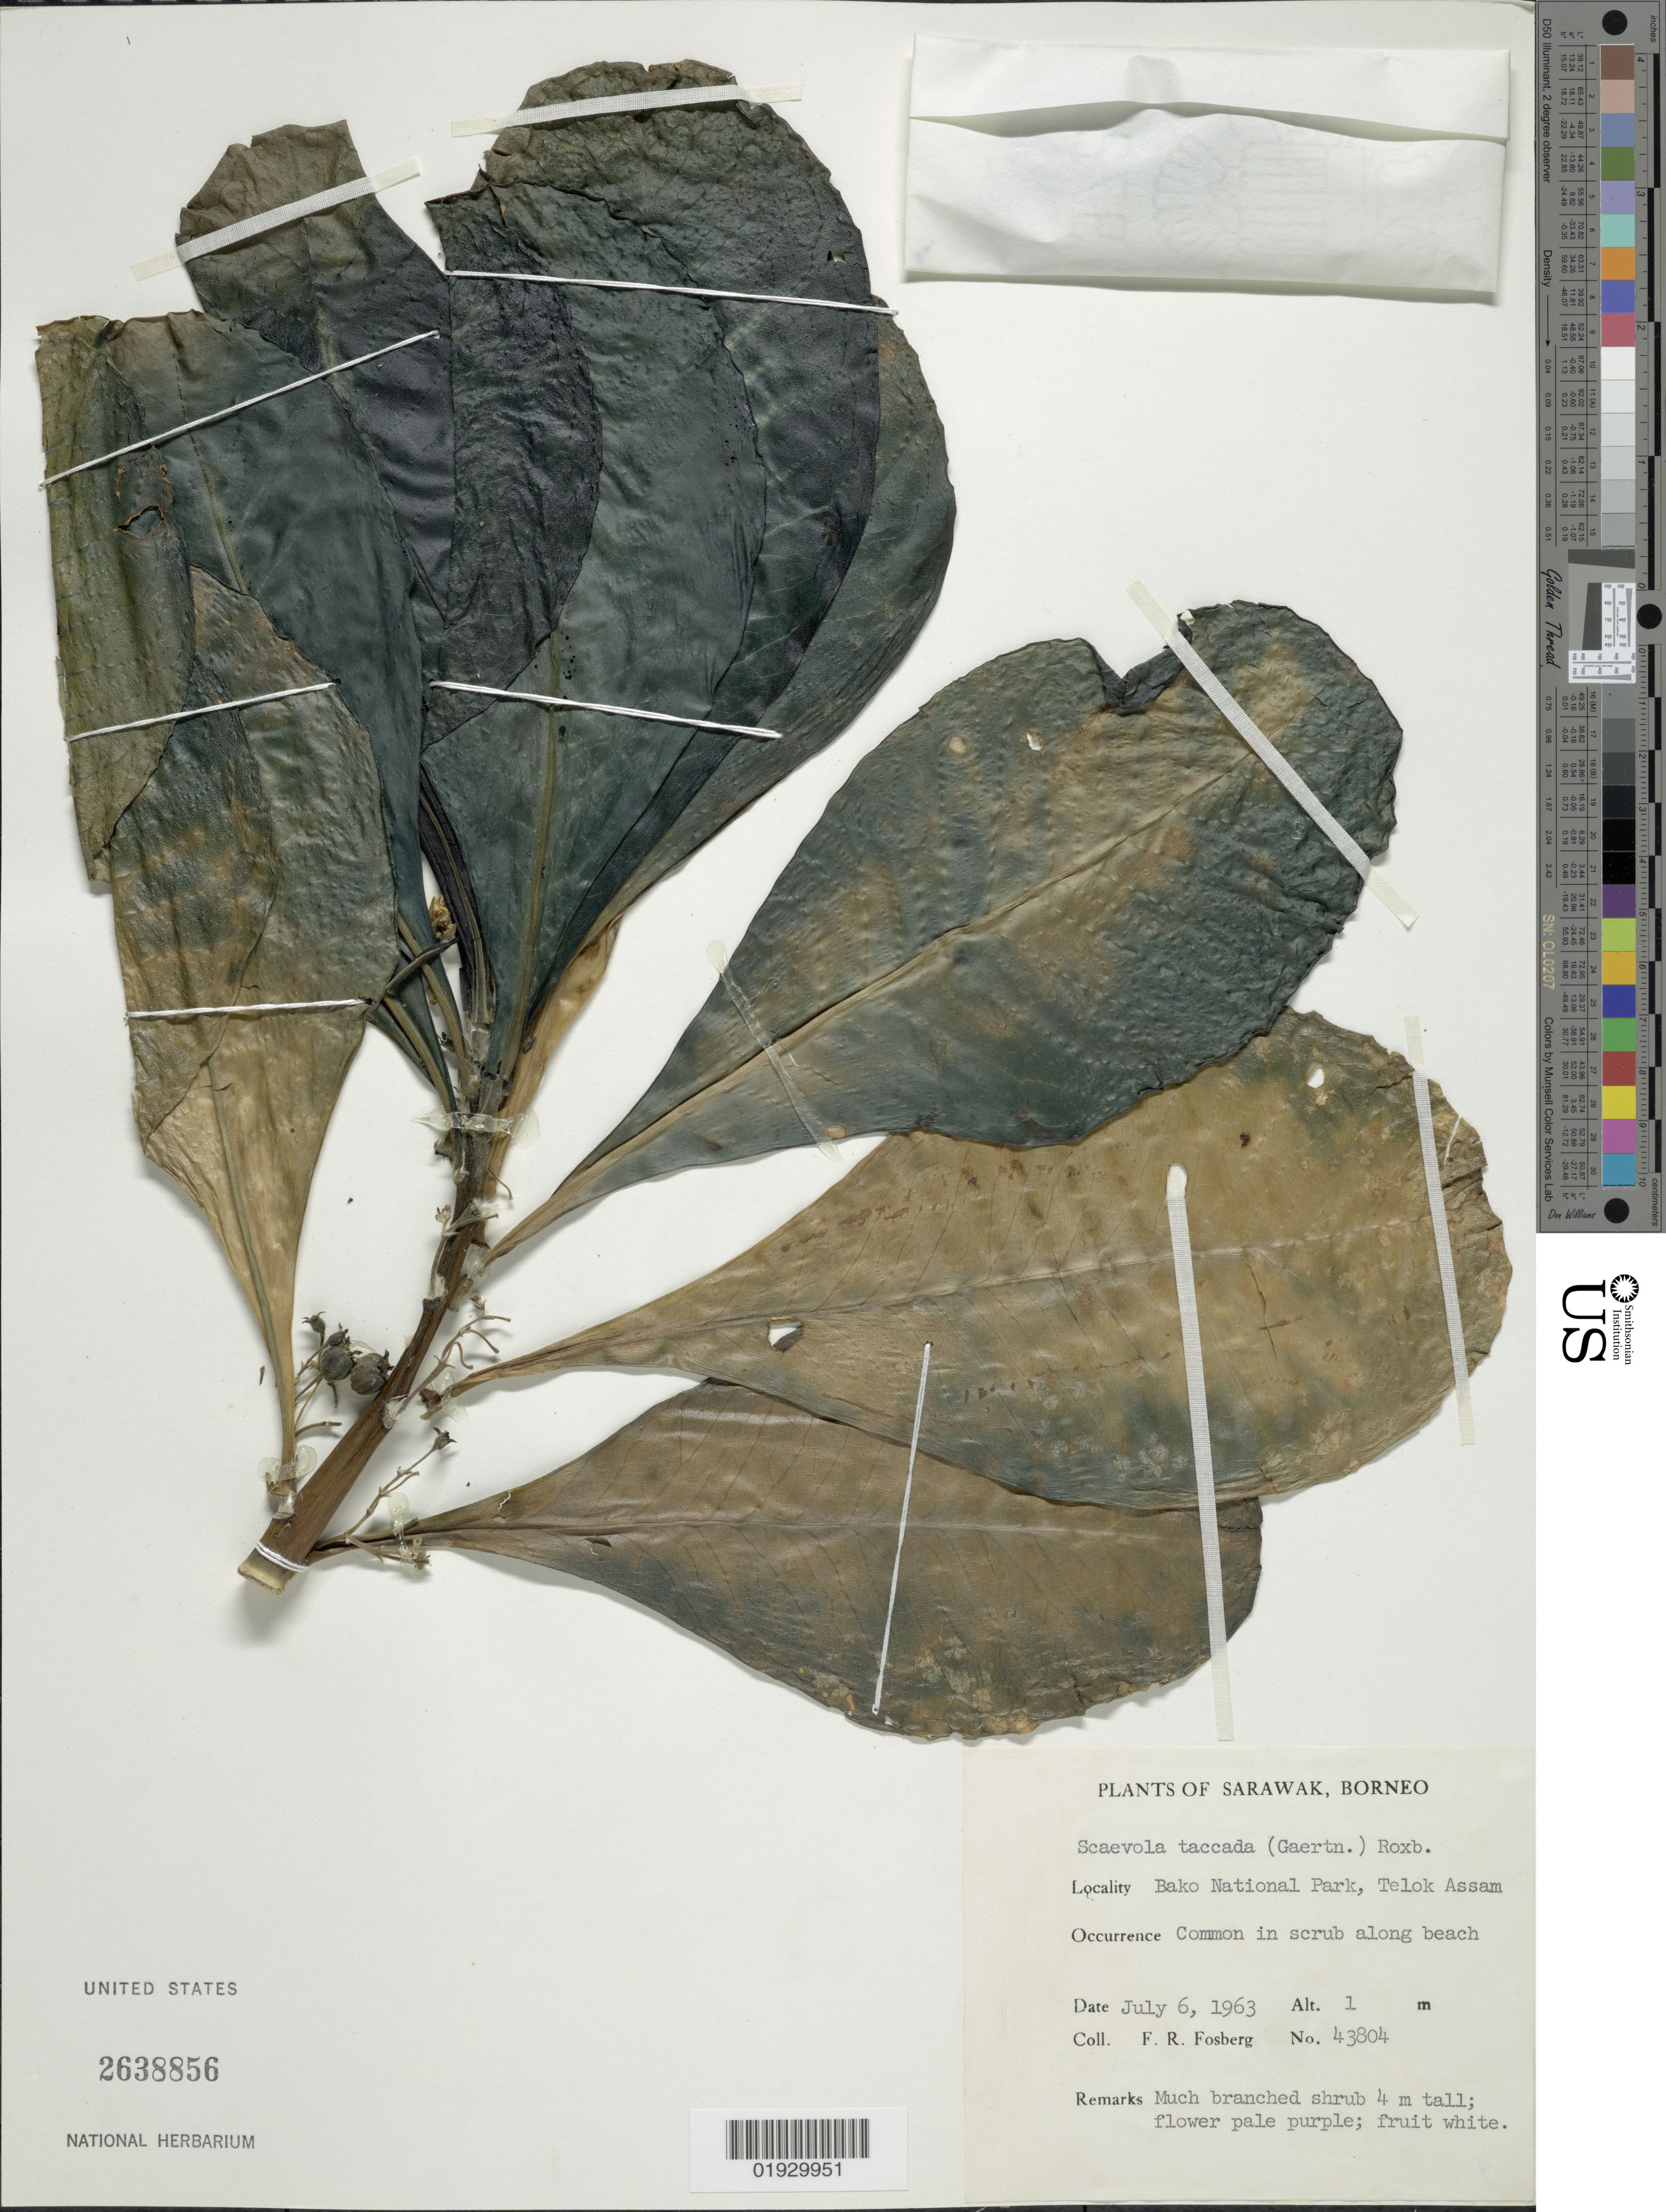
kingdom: Plantae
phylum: Tracheophyta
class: Magnoliopsida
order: Asterales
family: Goodeniaceae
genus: Scaevola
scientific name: Scaevola taccada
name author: (Gaertn.) Roxb.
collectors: F. R. Fosberg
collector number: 43804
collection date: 1963-07-06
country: Malaysia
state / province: Sarawak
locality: Borneo. Bako National Park, Telok Assam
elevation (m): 1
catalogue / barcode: US 2638856